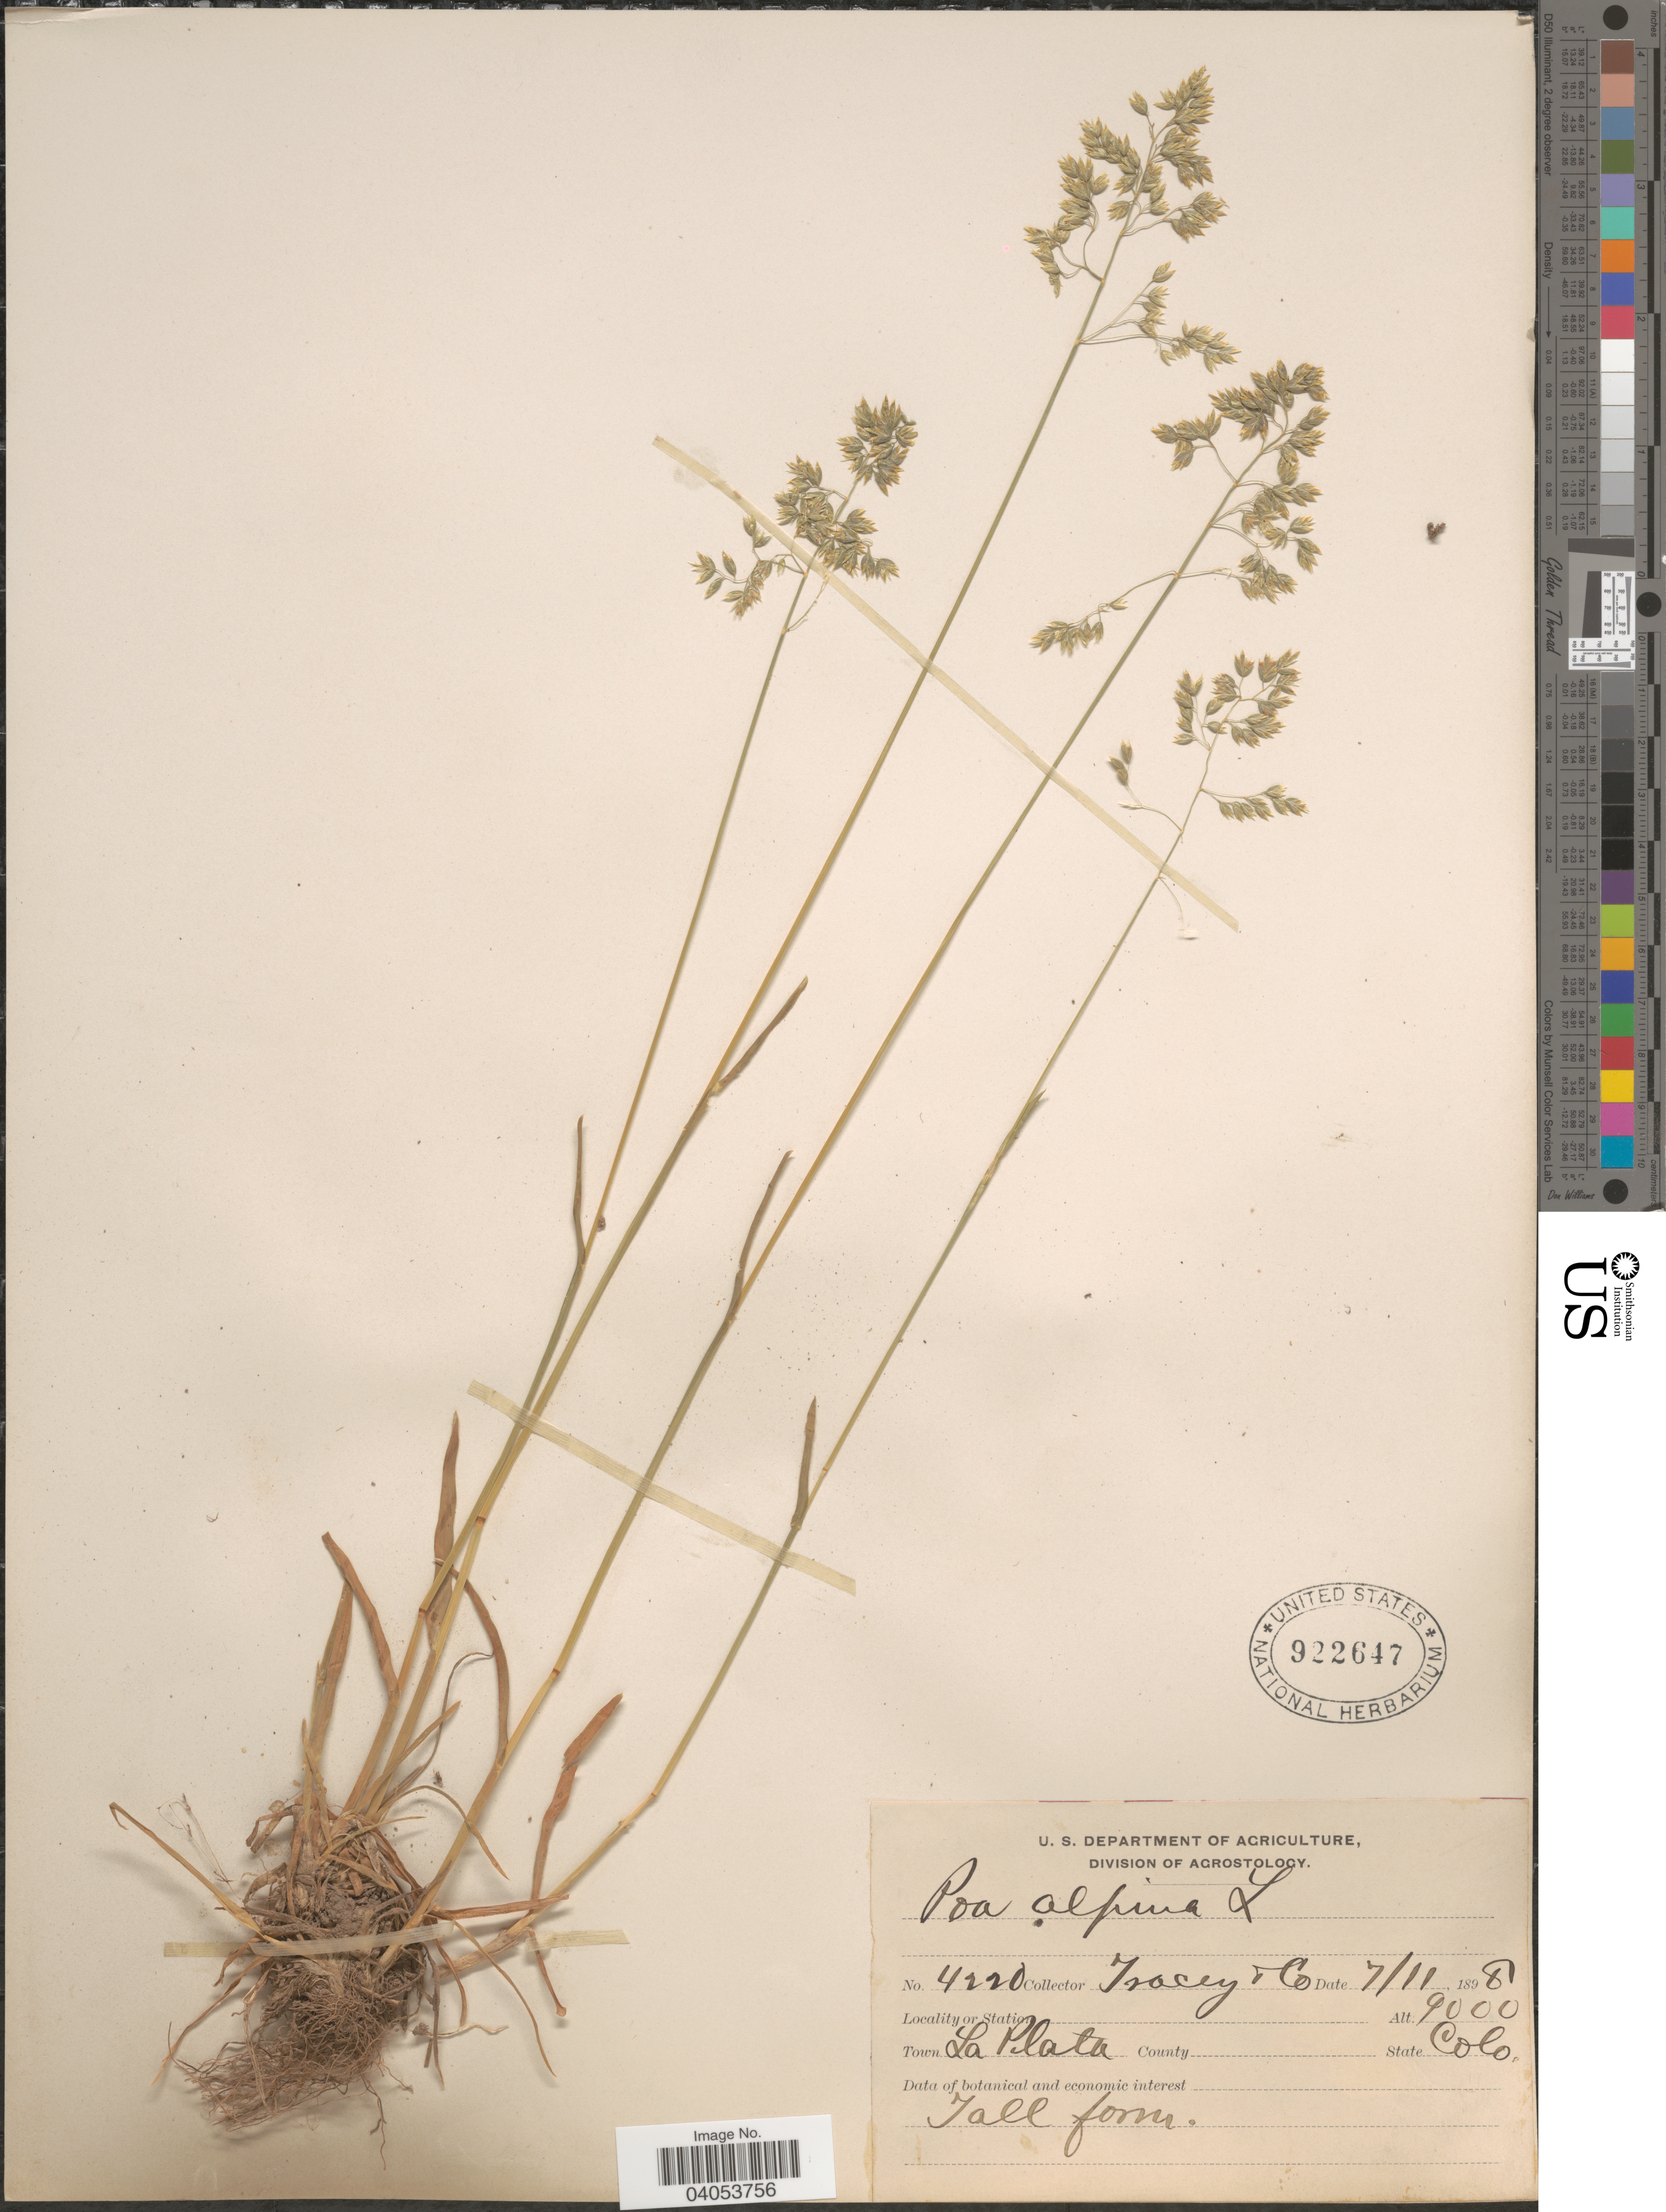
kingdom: Plantae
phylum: Tracheophyta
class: Liliopsida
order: Poales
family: Poaceae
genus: Poa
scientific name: Poa alpina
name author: L.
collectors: Tracey & et al.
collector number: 4220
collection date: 1898-07-11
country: United States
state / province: Colorado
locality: Town La Plata.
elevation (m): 2743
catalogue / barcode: US 922647